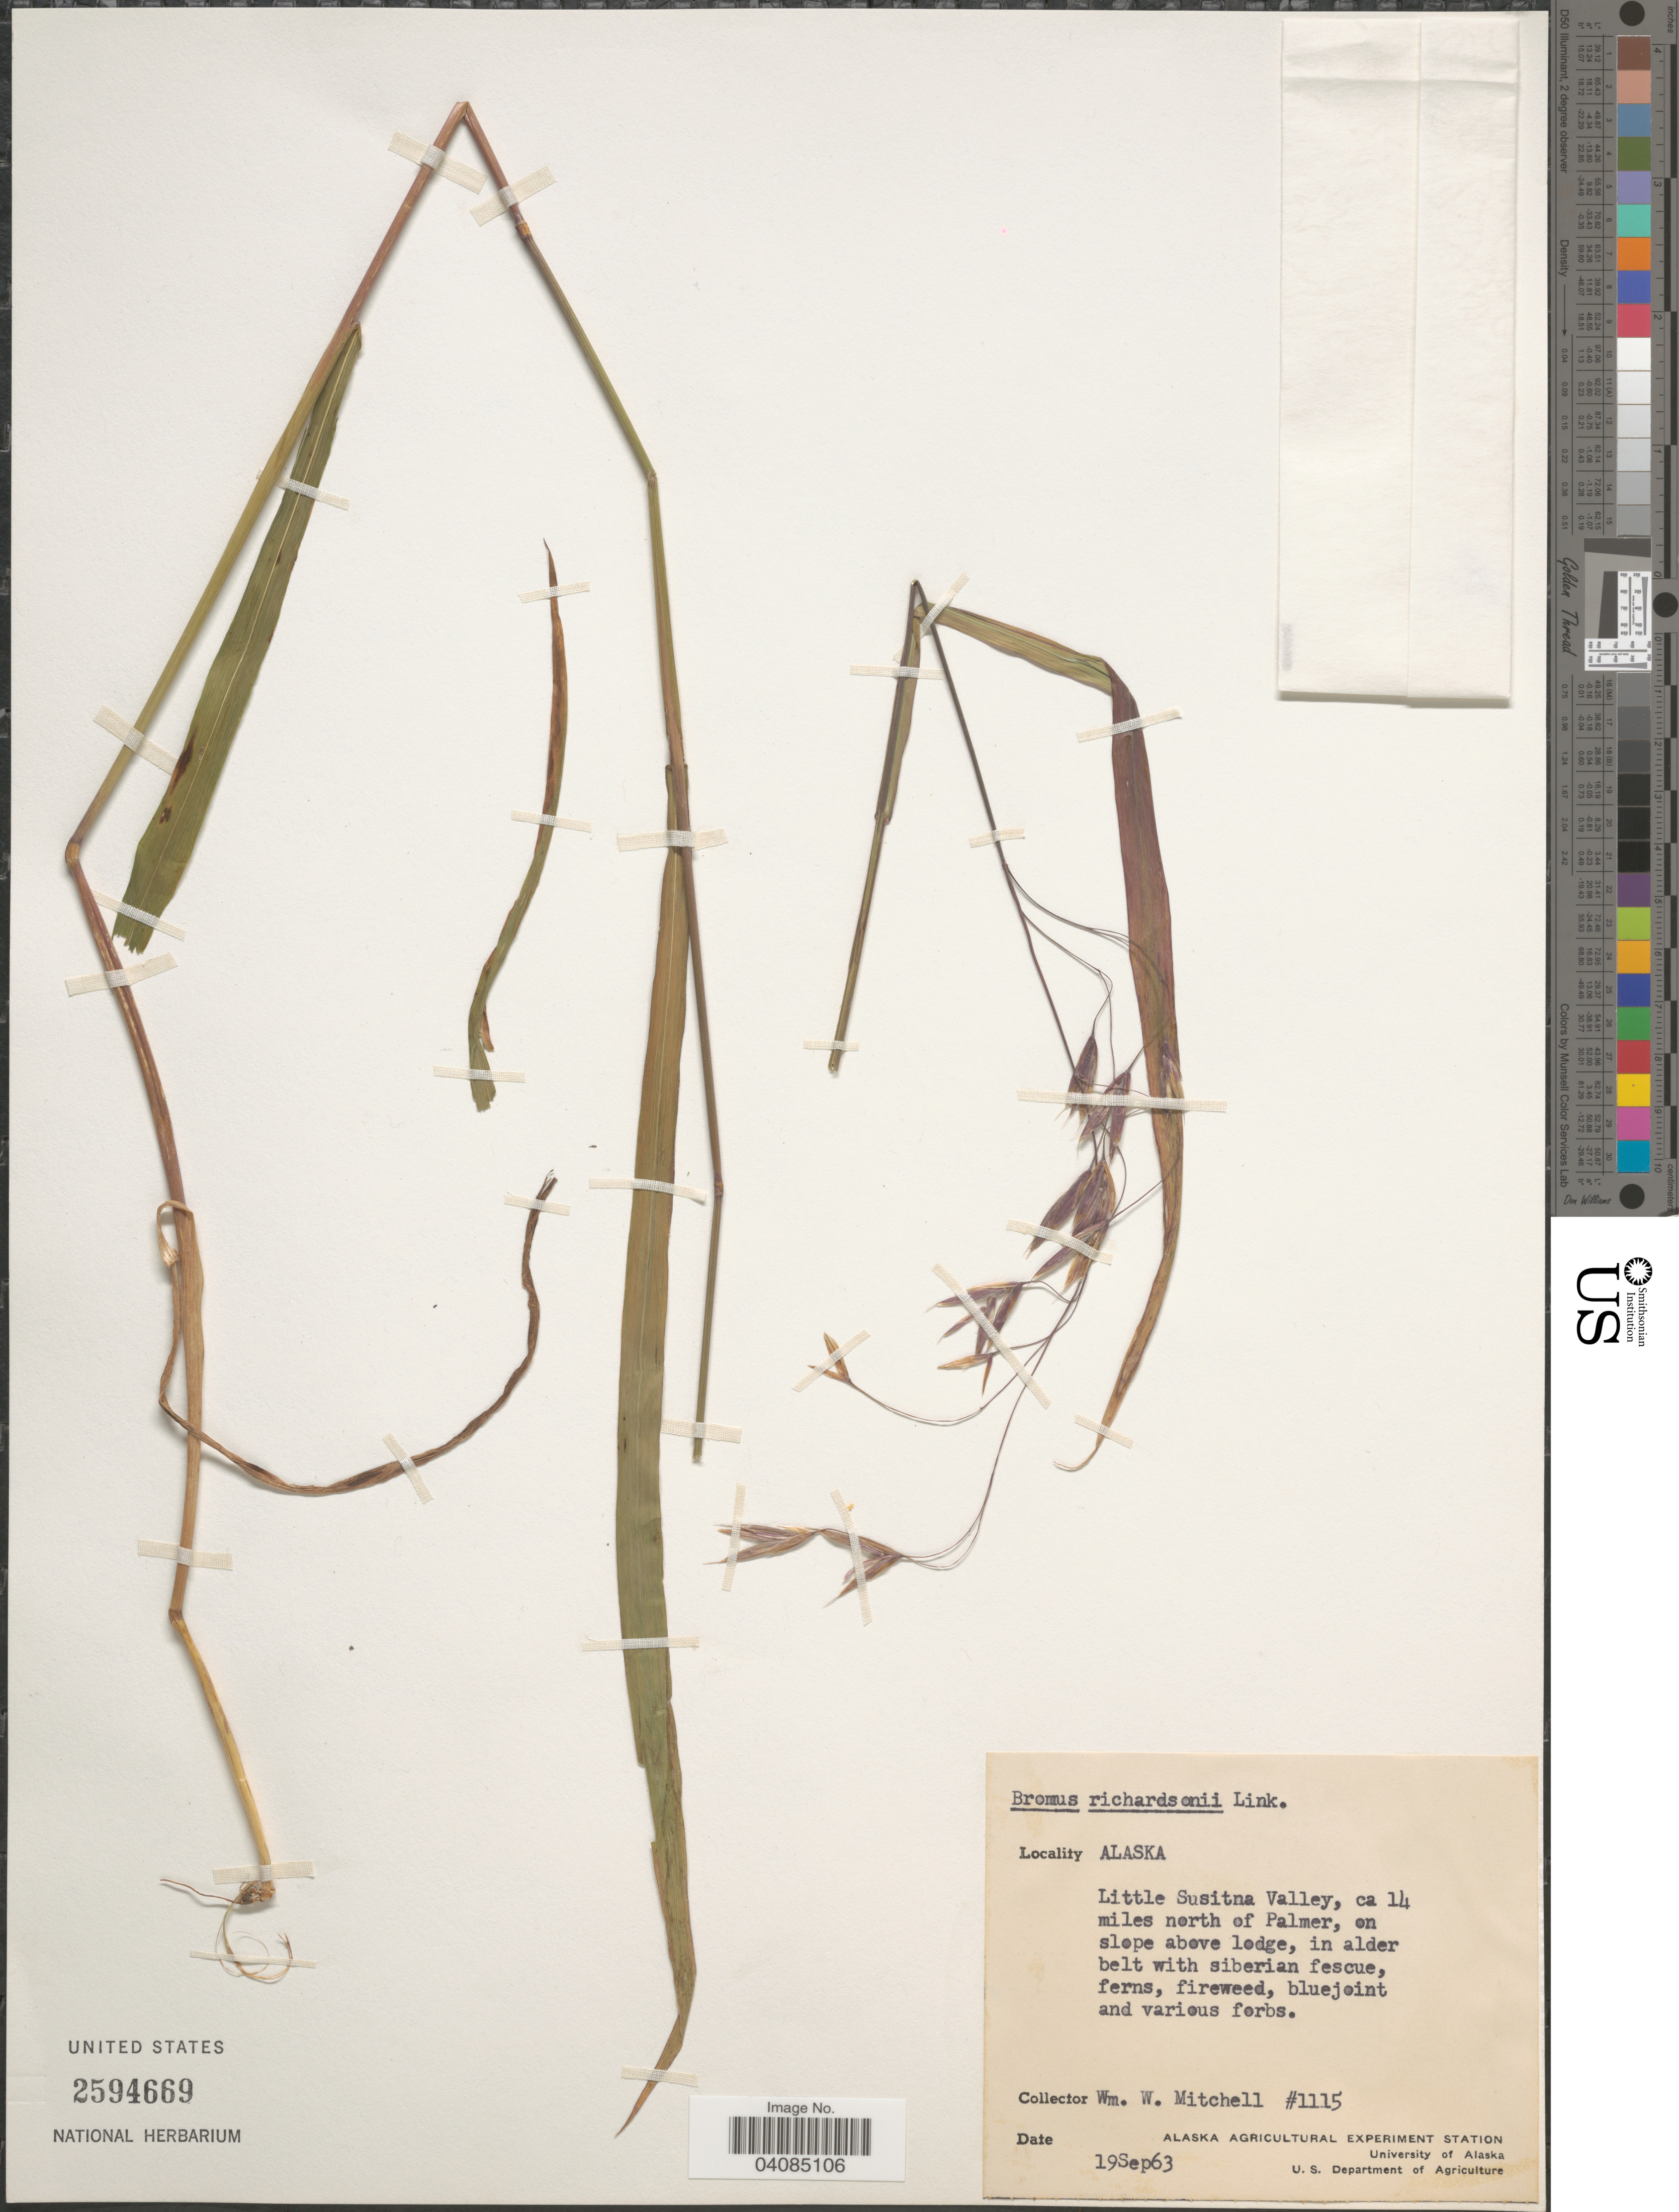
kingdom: Plantae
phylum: Tracheophyta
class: Liliopsida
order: Poales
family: Poaceae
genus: Bromus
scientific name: Bromus richardsonii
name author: Link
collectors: W. Mitchell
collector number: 1115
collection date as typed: Transcribed d/m/y: 19/9/63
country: United States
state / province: Alaska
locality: Little Susitna Valley, ca 14 miles north of Palmer, on slope above lodge, in alder belt.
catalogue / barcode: US 2594669